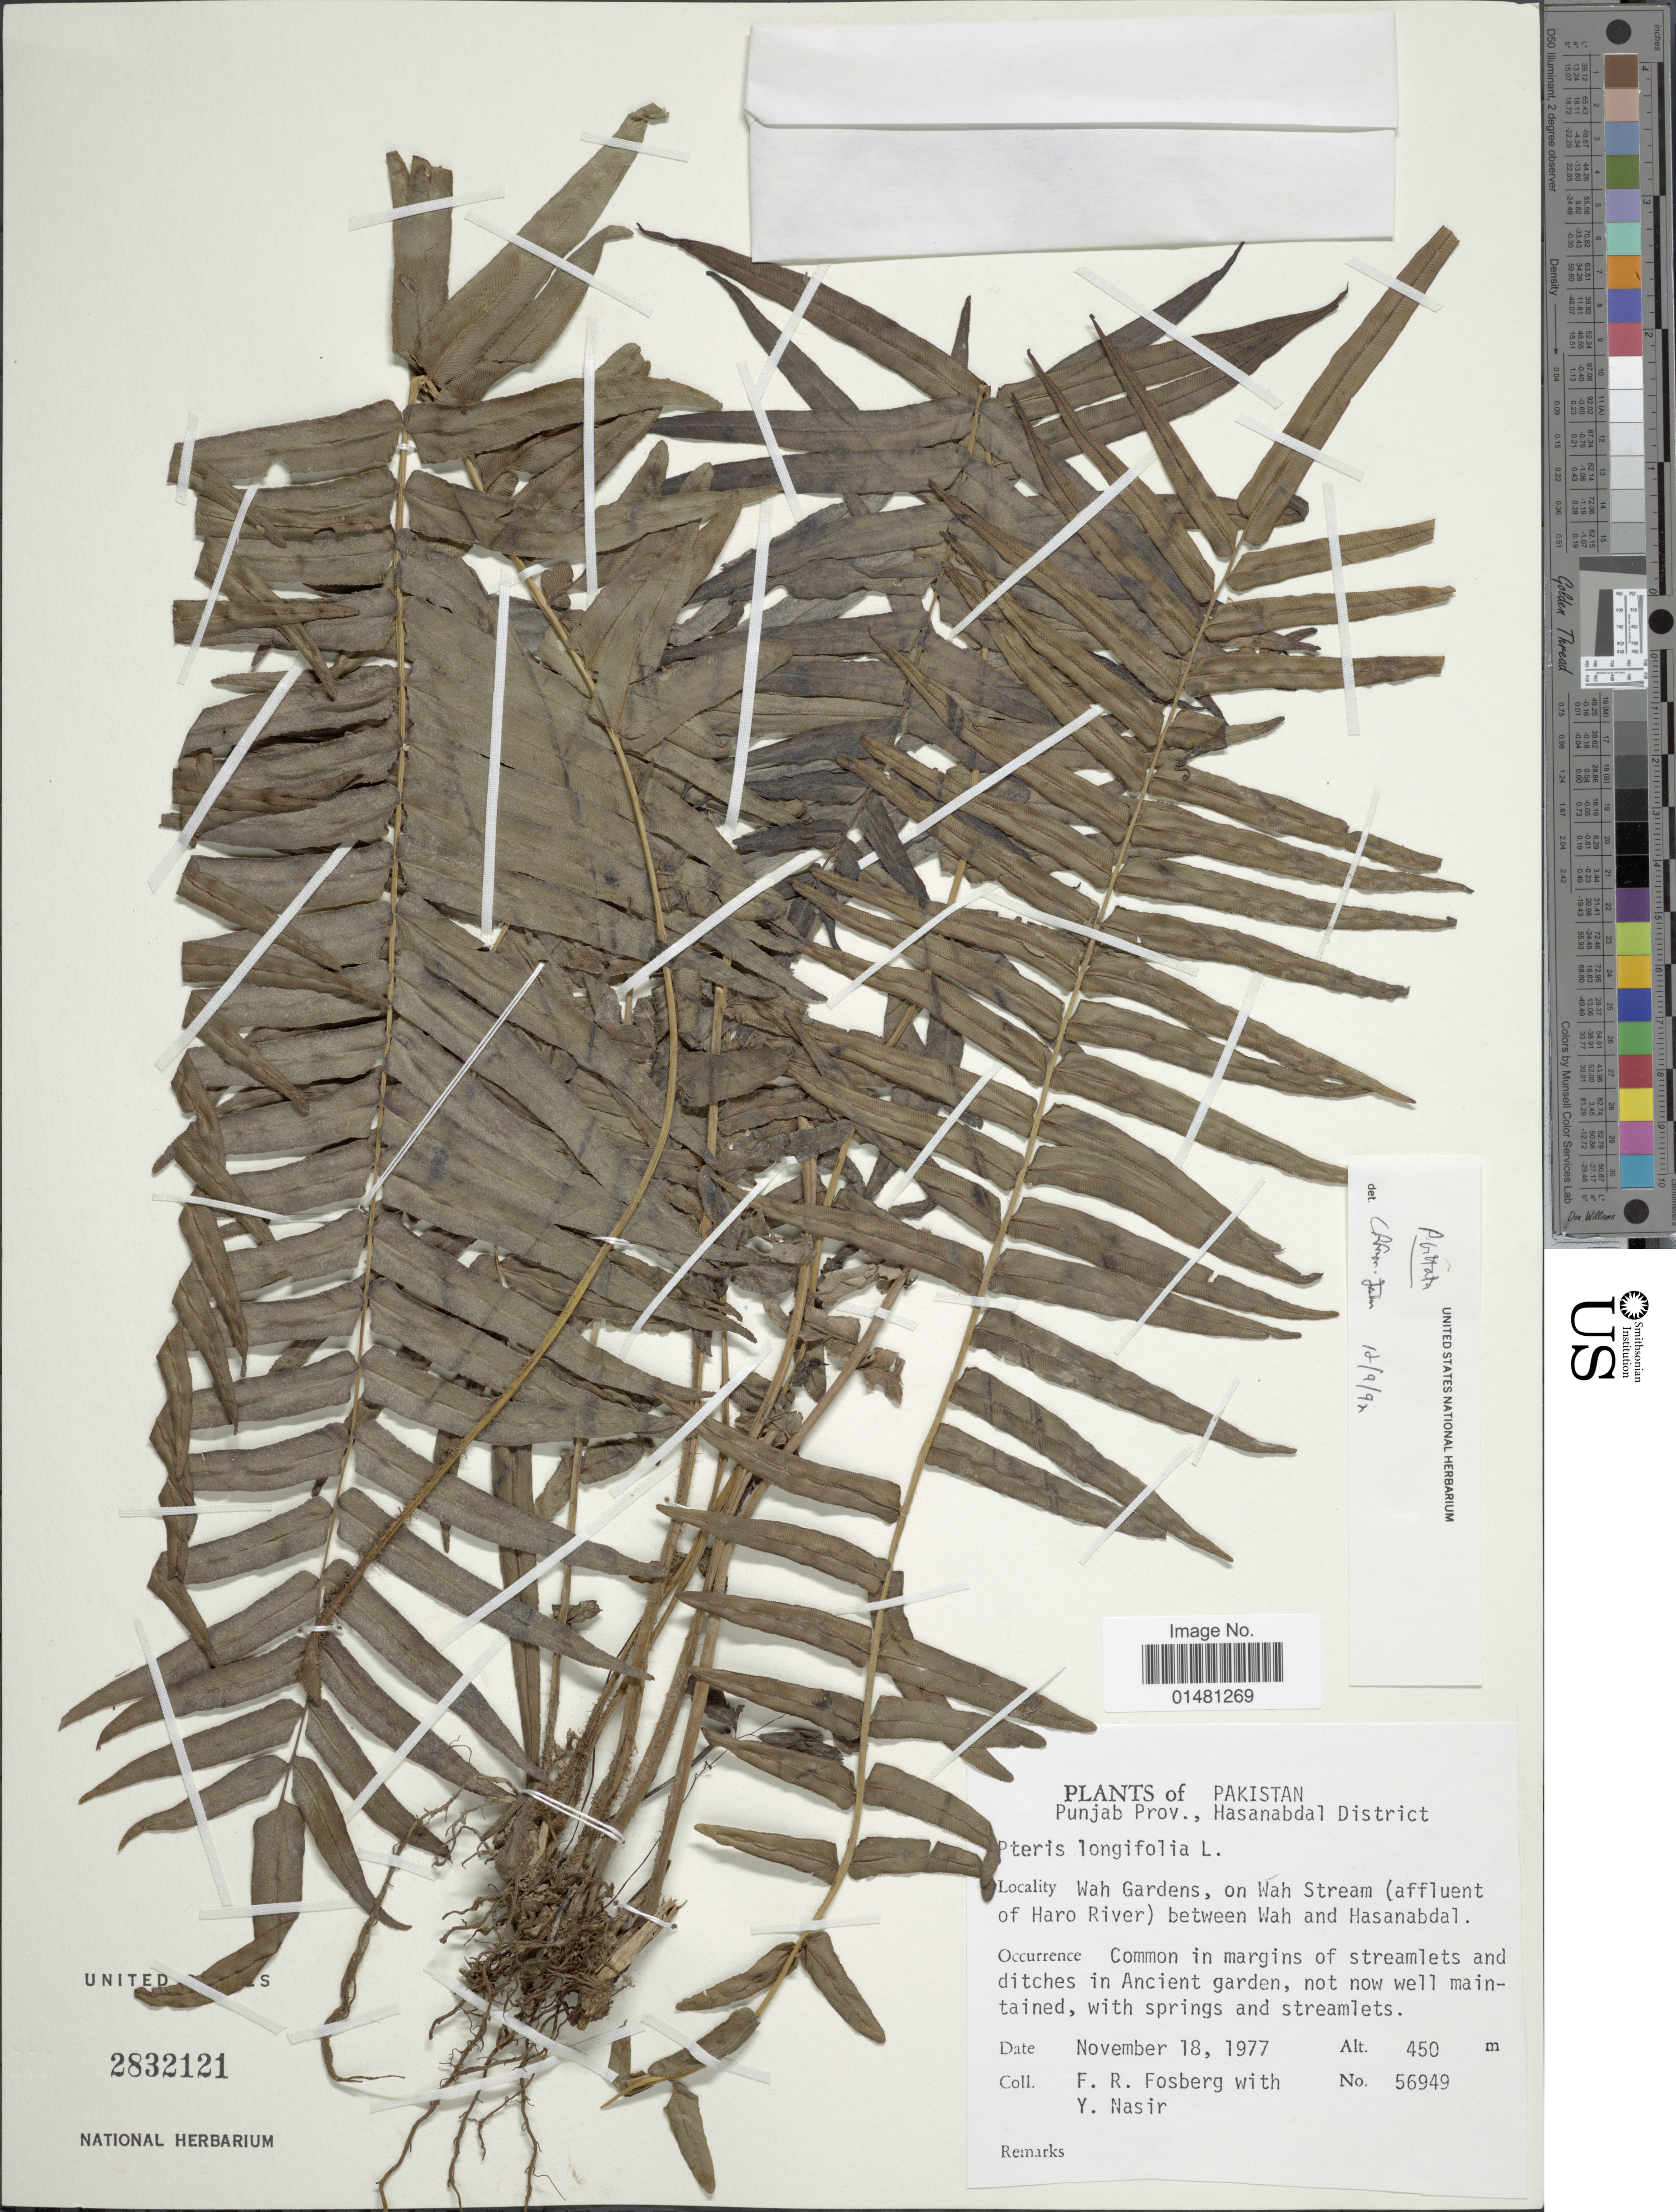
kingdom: Plantae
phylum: Tracheophyta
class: Polypodiopsida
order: Polypodiales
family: Pteridaceae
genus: Pteris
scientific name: Pteris vittata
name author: L.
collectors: F. R. Fosberg & Y. Nasir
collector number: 56949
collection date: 1977-11-18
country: Pakistan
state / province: Punjab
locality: Hasanabdal District, Wah Gardens, on Wah Stream (affluent of Haro River) between Wah and Hasanabdal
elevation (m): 450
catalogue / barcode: US 2832121